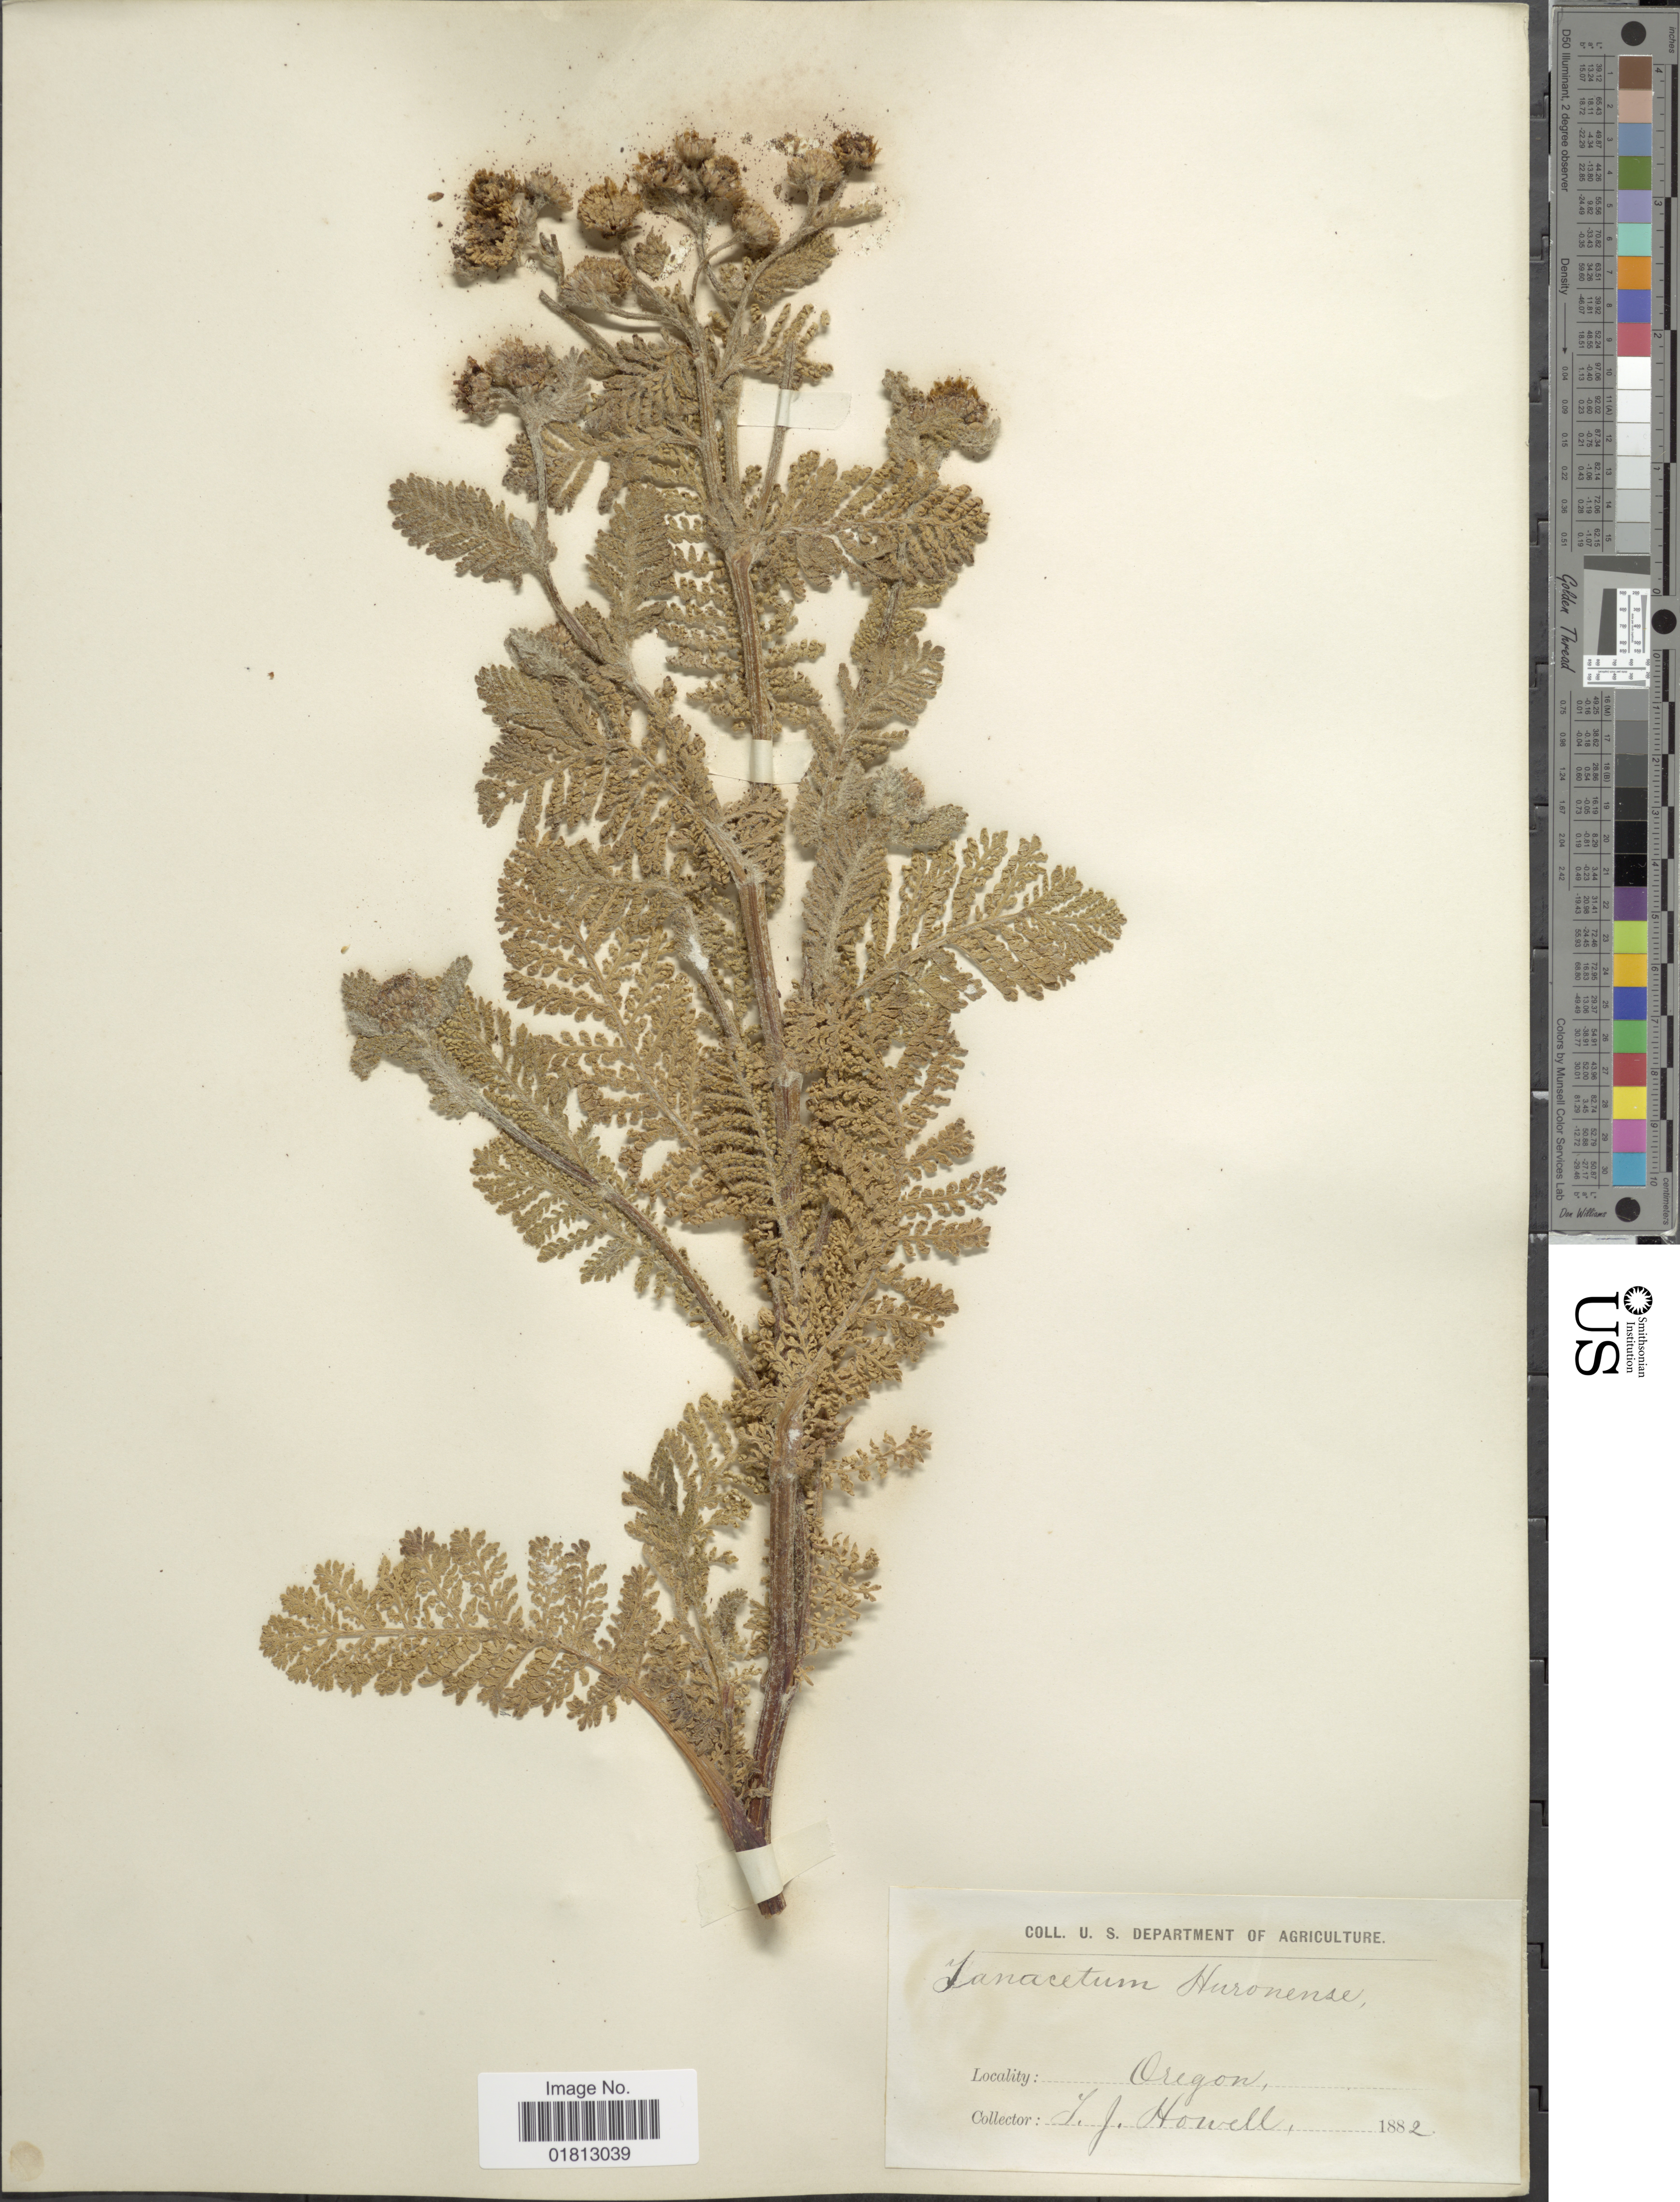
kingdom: Plantae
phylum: Tracheophyta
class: Magnoliopsida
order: Asterales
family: Asteraceae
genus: Tanacetum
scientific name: Tanacetum sp.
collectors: T. J. Howell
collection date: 1882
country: United States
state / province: Oregon